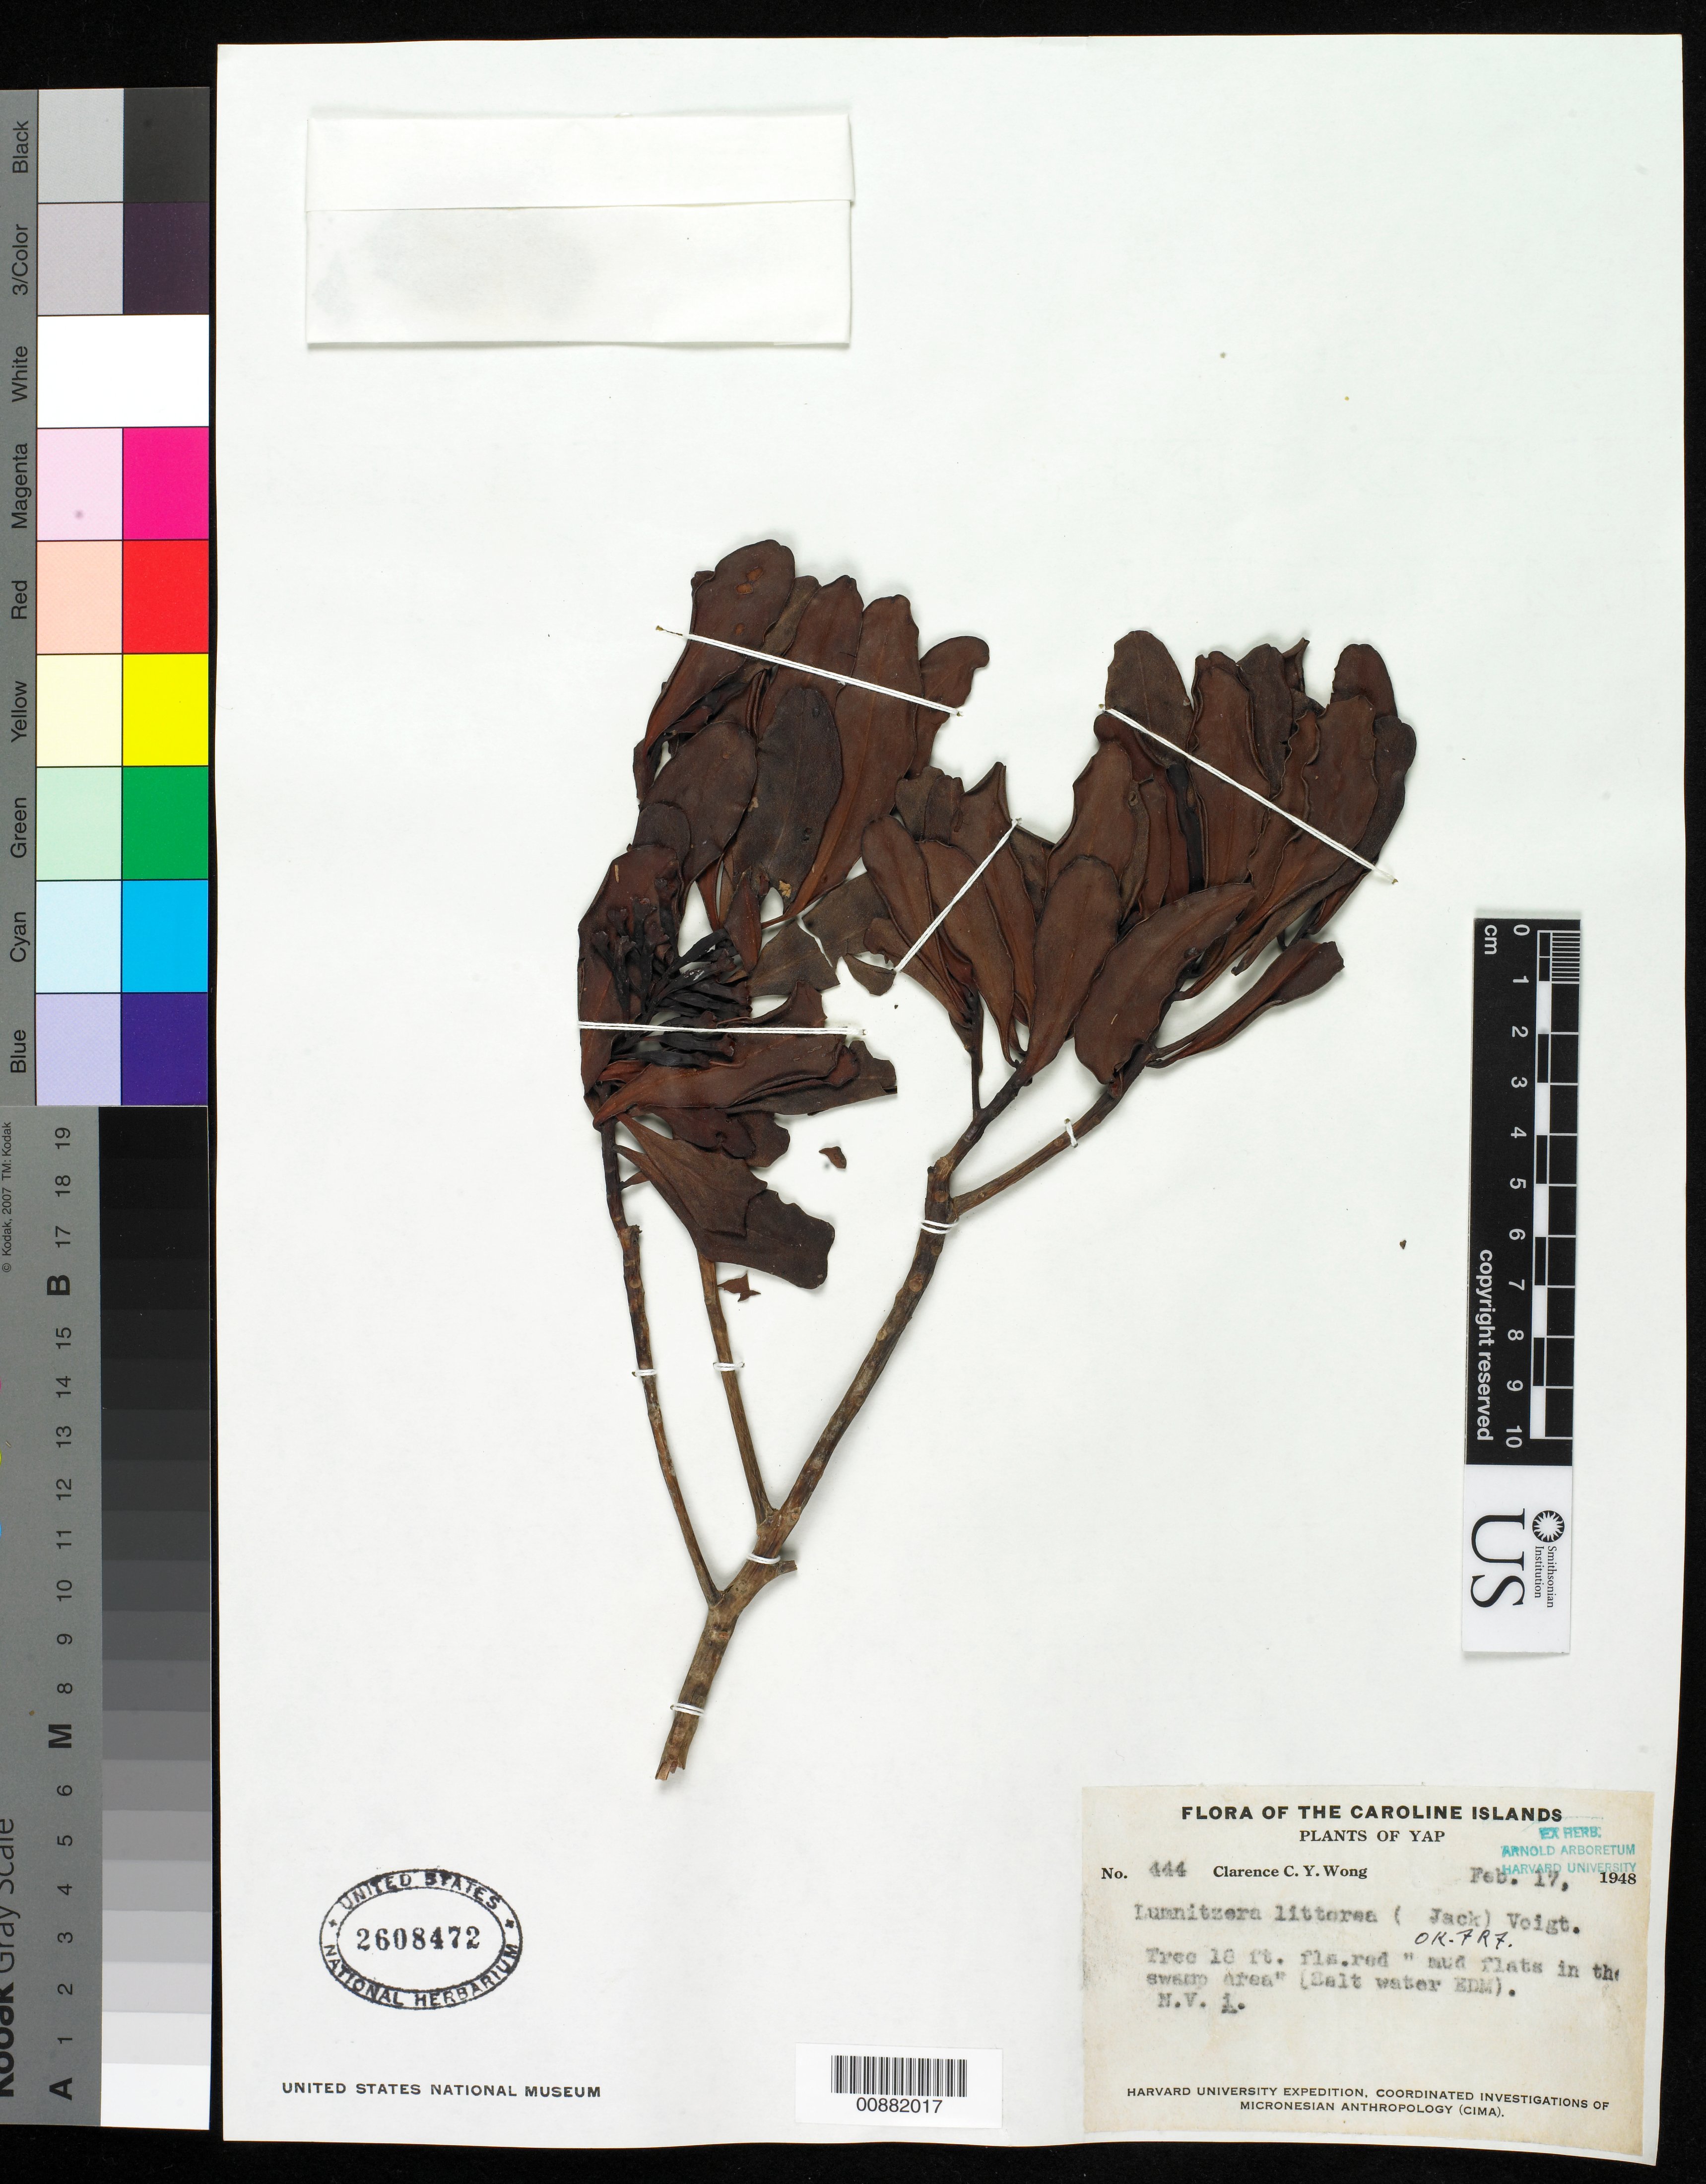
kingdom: Plantae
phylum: Tracheophyta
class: Magnoliopsida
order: Myrtales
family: Combretaceae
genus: Lumnitzera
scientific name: Lumnitzera littorea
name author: (Jack) Voight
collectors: C. Wong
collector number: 444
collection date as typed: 17 Feb 1948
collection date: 1948-02-17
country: Micronesia, Federated States of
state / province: Yap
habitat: mudflats in the swamp area. Salt water EDM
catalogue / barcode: US 2608472